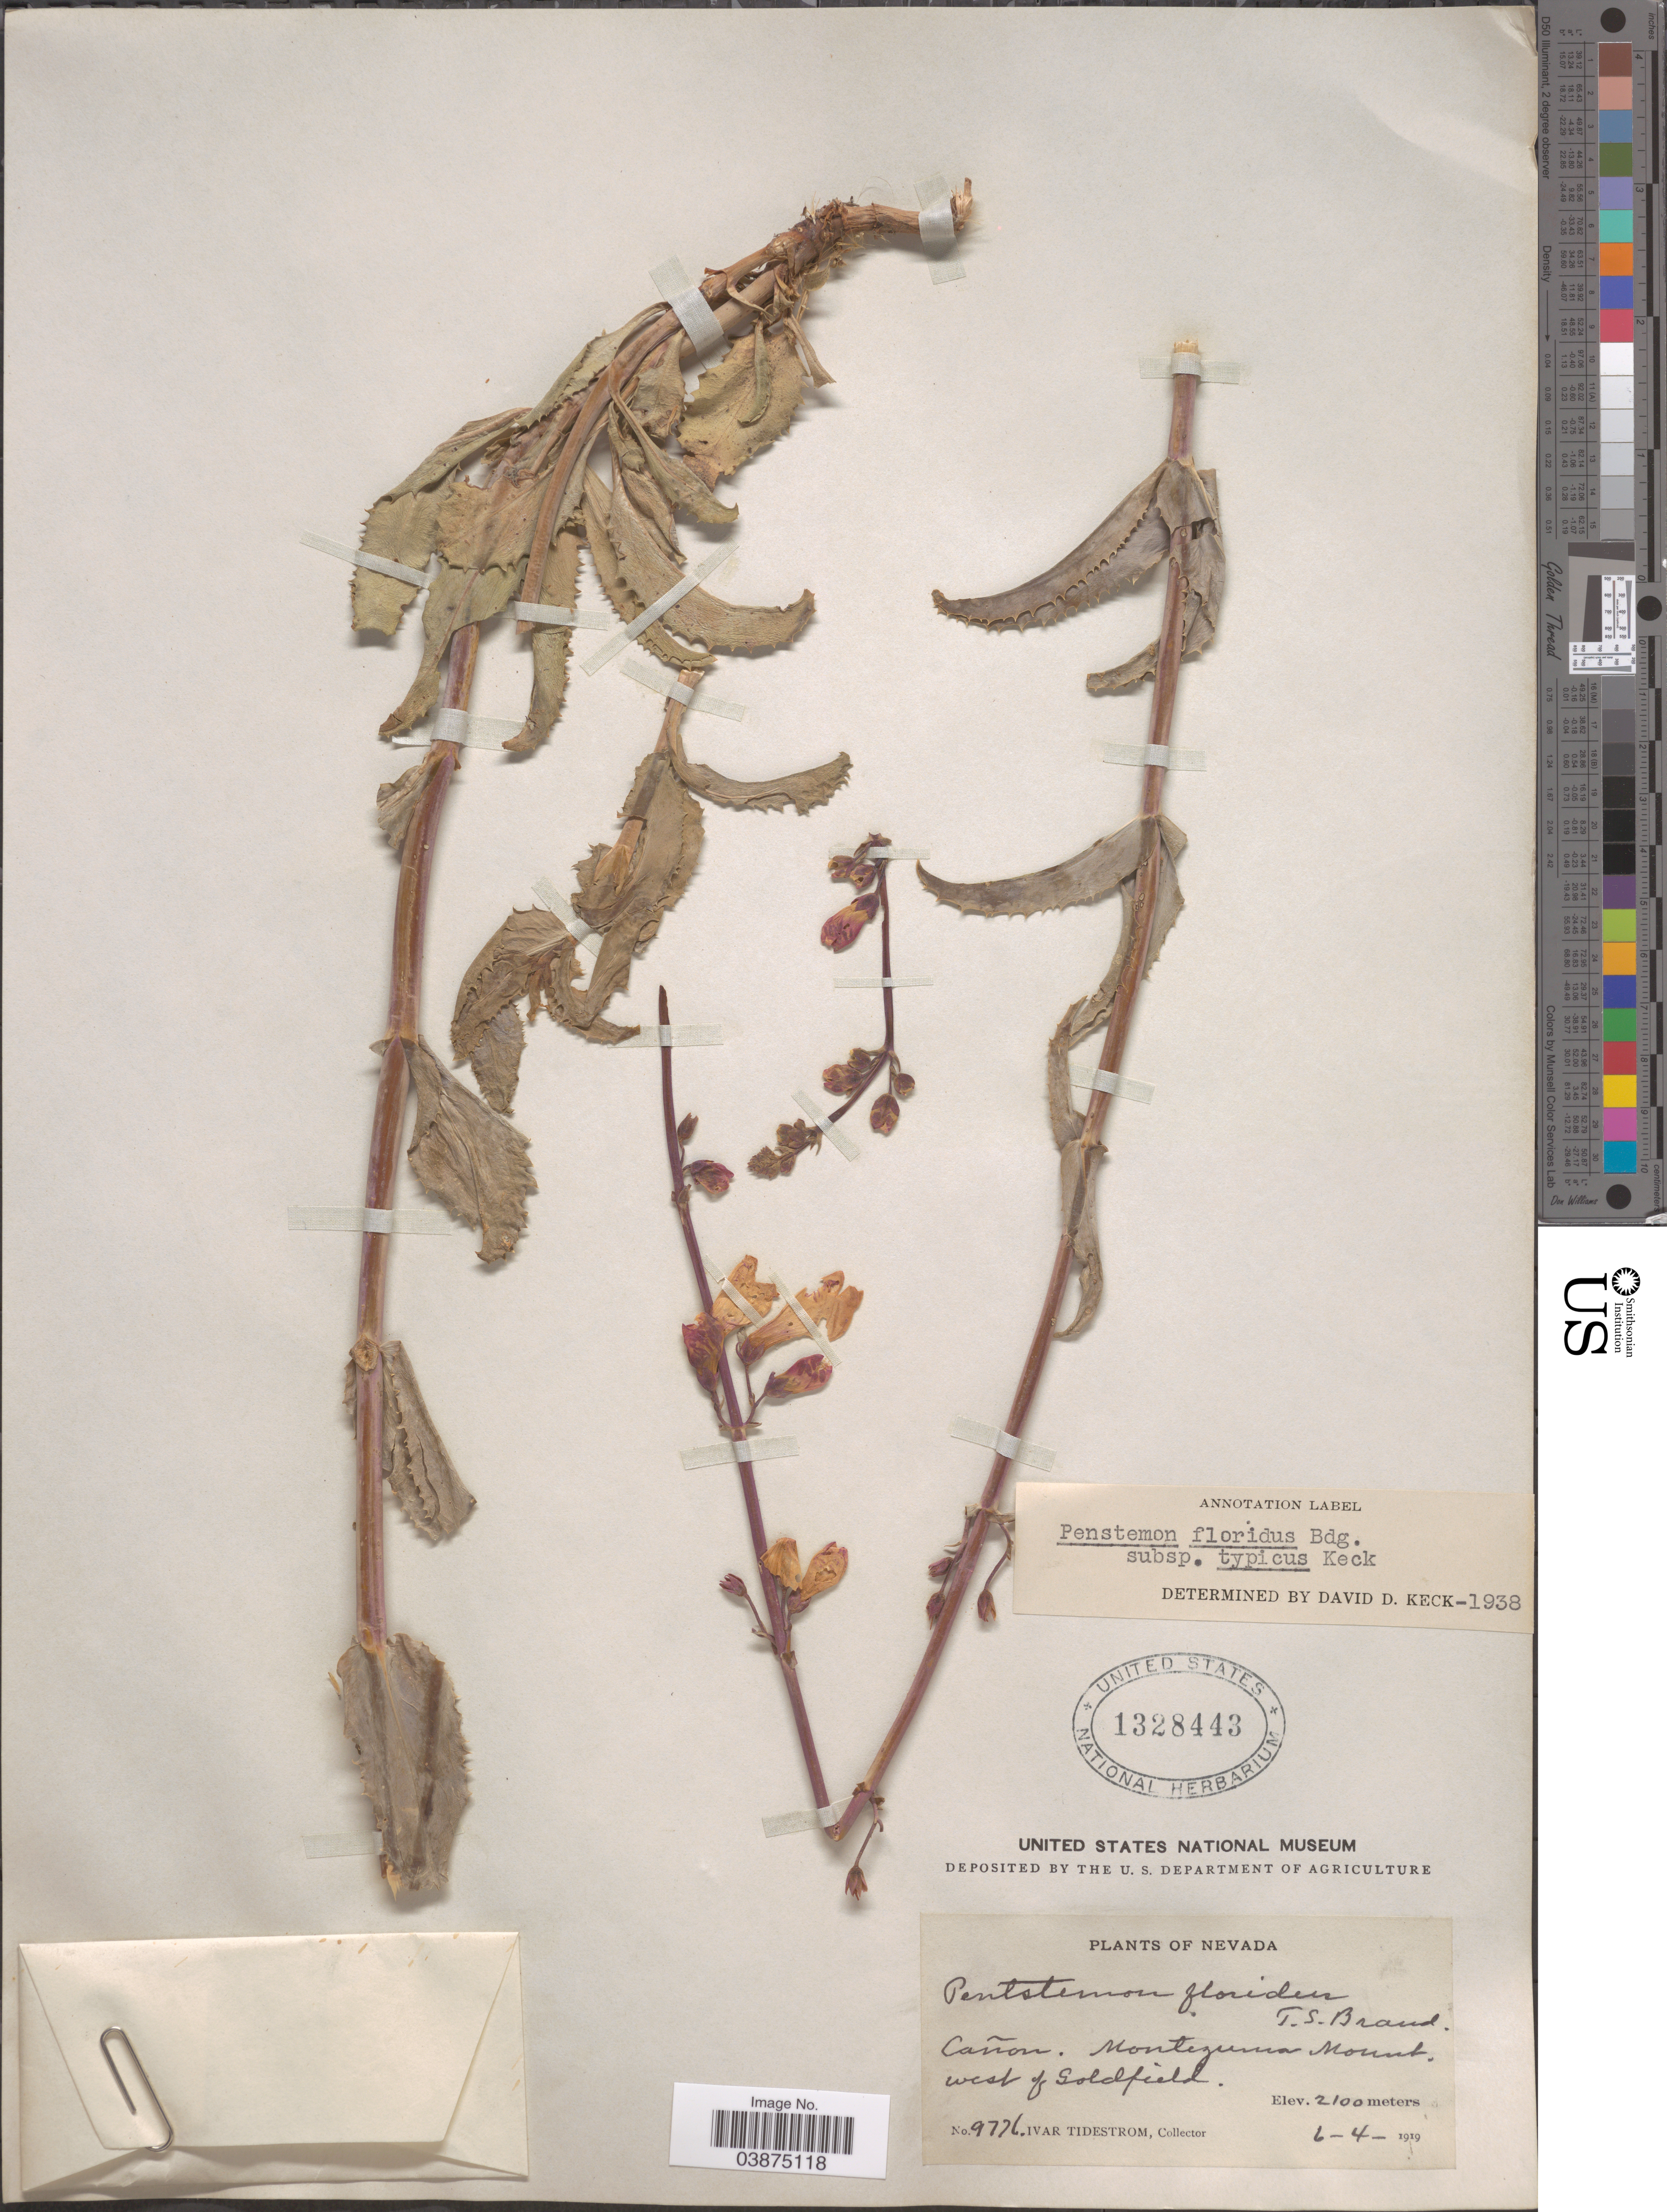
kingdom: Plantae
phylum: Tracheophyta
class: Magnoliopsida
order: Lamiales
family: Plantaginaceae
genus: Penstemon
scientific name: Penstemon floridus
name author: Brandegee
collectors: I. F. Tidestrom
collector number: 9776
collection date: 1919-06-04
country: United States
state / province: Nevada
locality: Cañon. Montezuma Mount. West of Goldfield.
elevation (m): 2100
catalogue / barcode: US 1328443